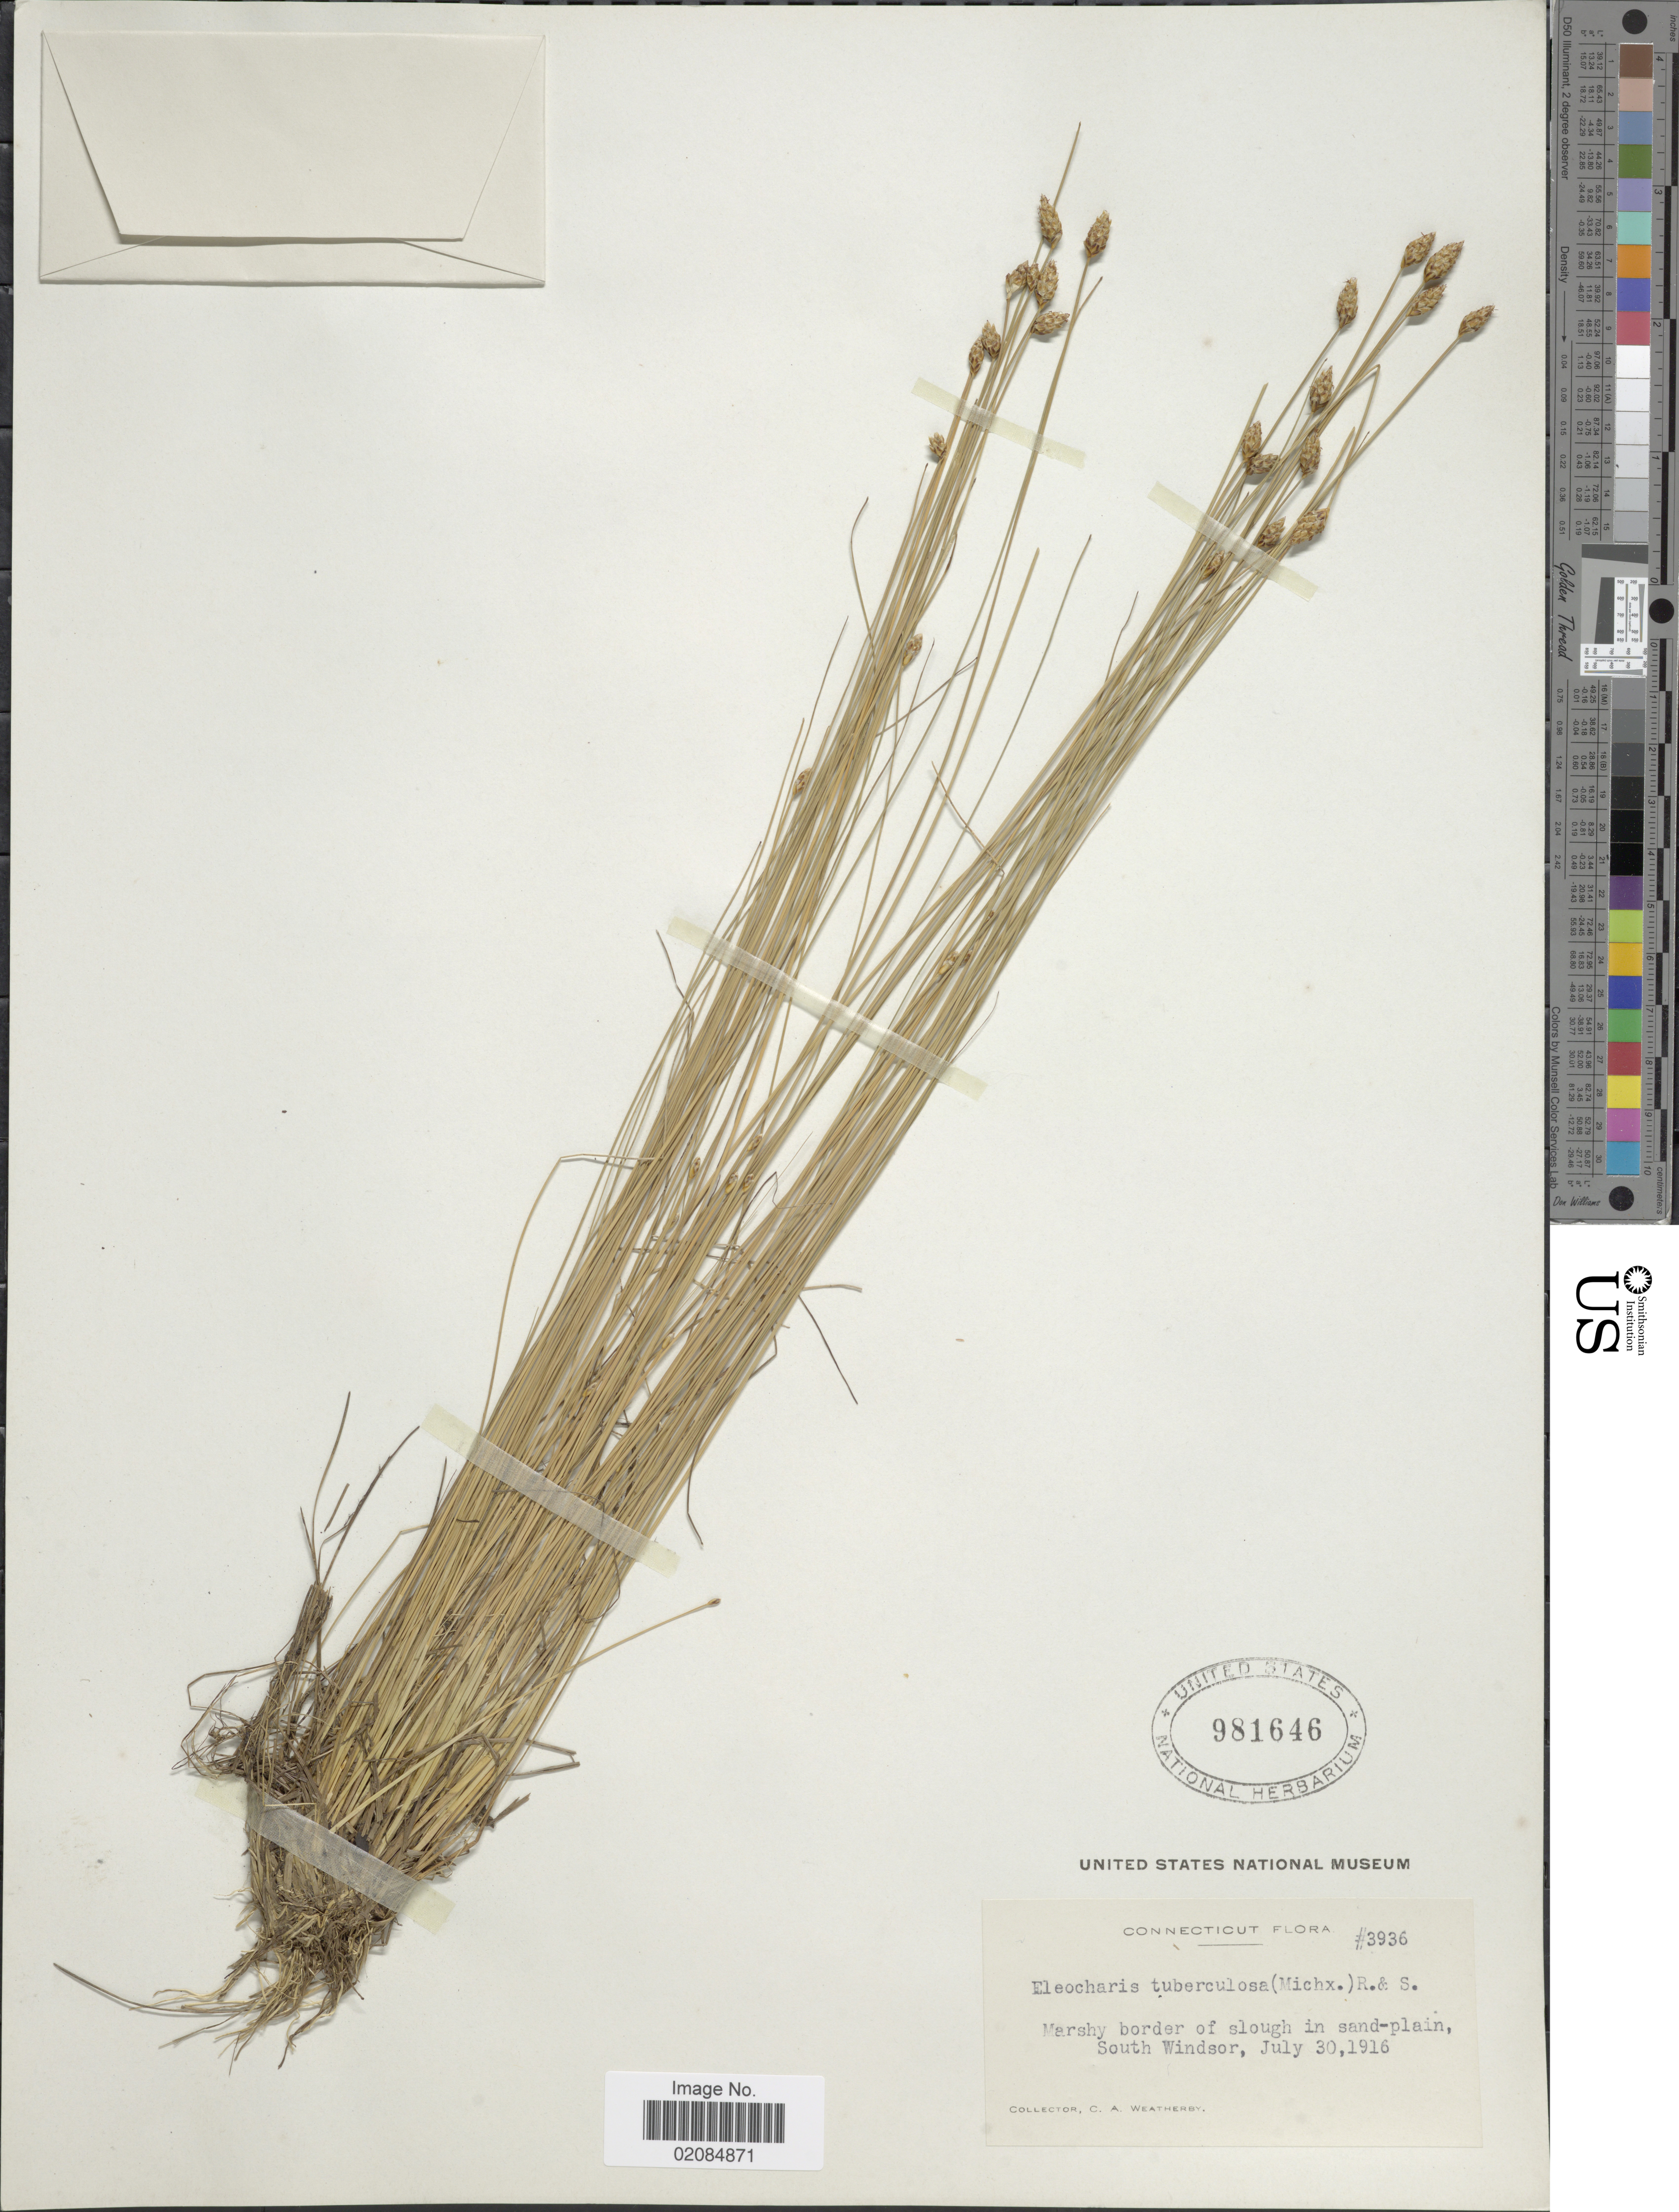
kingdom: Plantae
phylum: Tracheophyta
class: Liliopsida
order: Poales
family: Cyperaceae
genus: Eleocharis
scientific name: Eleocharis tuberculosa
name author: (Michx.) Roem. & Schult.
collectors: C. A. Weatherby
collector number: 3936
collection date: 1916-07-30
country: United States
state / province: Connecticut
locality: South Windsor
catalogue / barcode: US 981646